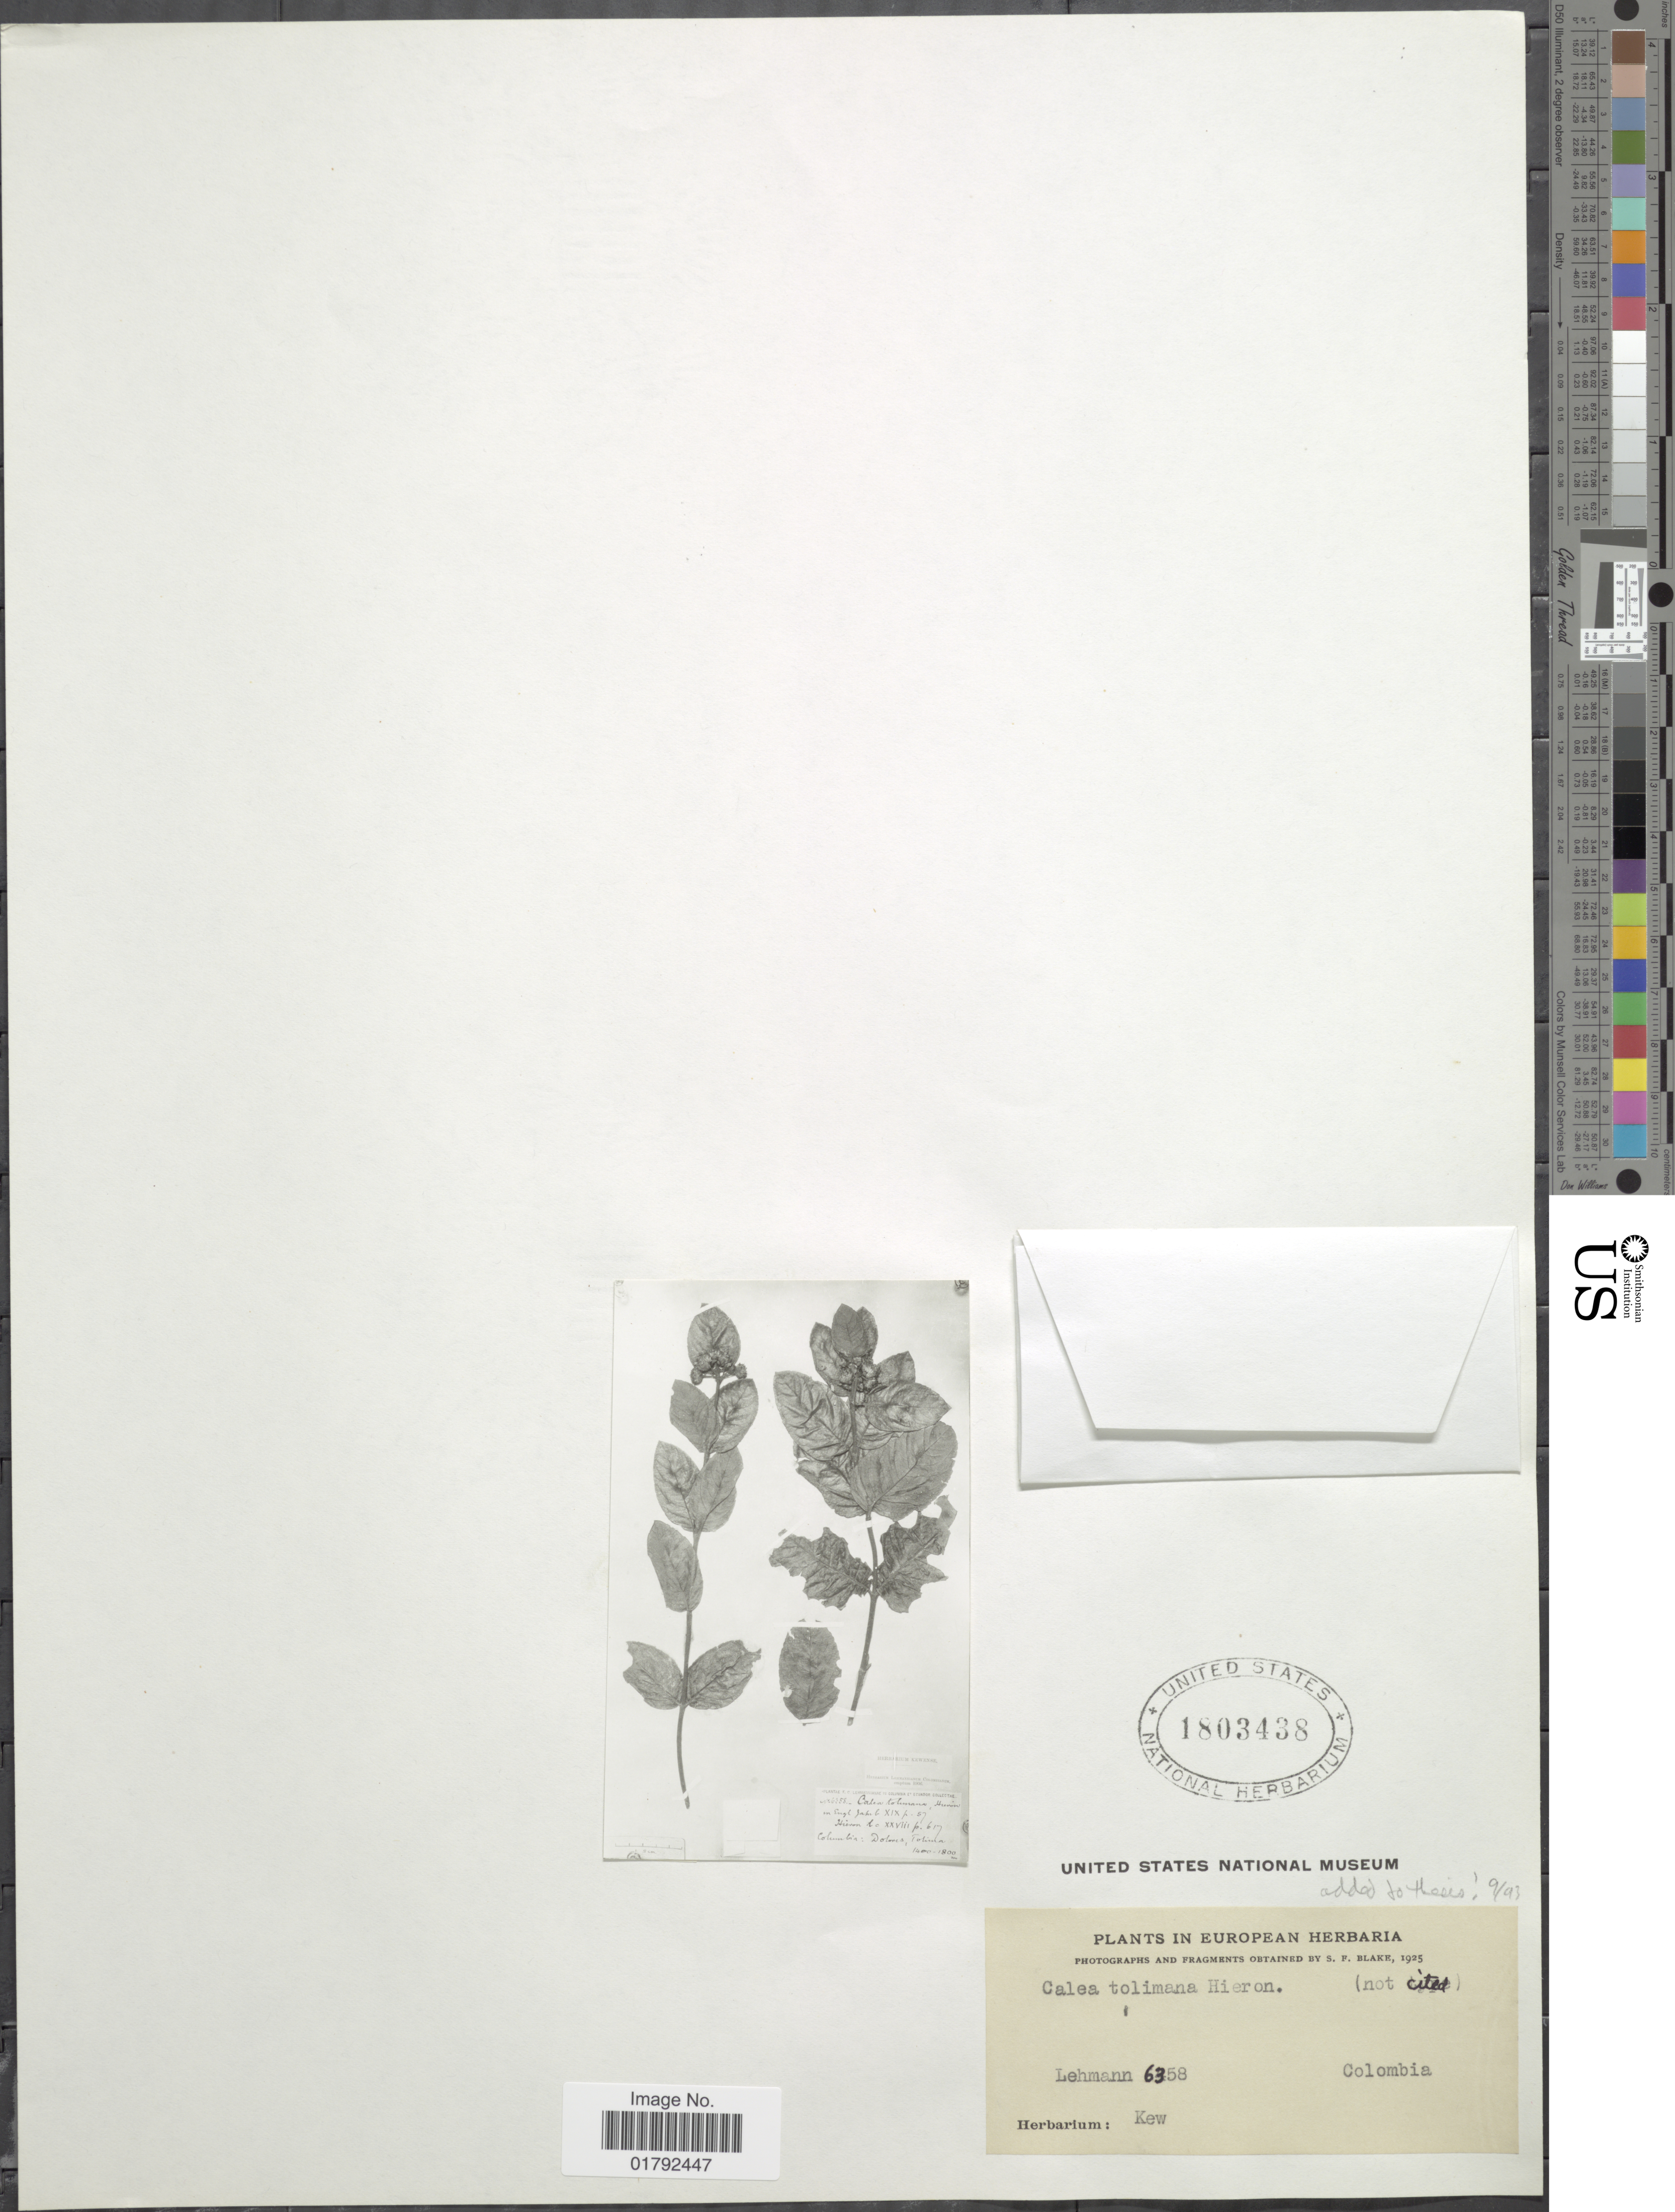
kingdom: Plantae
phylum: Tracheophyta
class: Magnoliopsida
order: Asterales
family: Asteraceae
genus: Calea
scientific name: Calea tolimana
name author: Hieron.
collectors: -. Lehmann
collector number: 6358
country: Colombia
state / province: Tolima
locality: Dolores.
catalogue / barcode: US 1803438